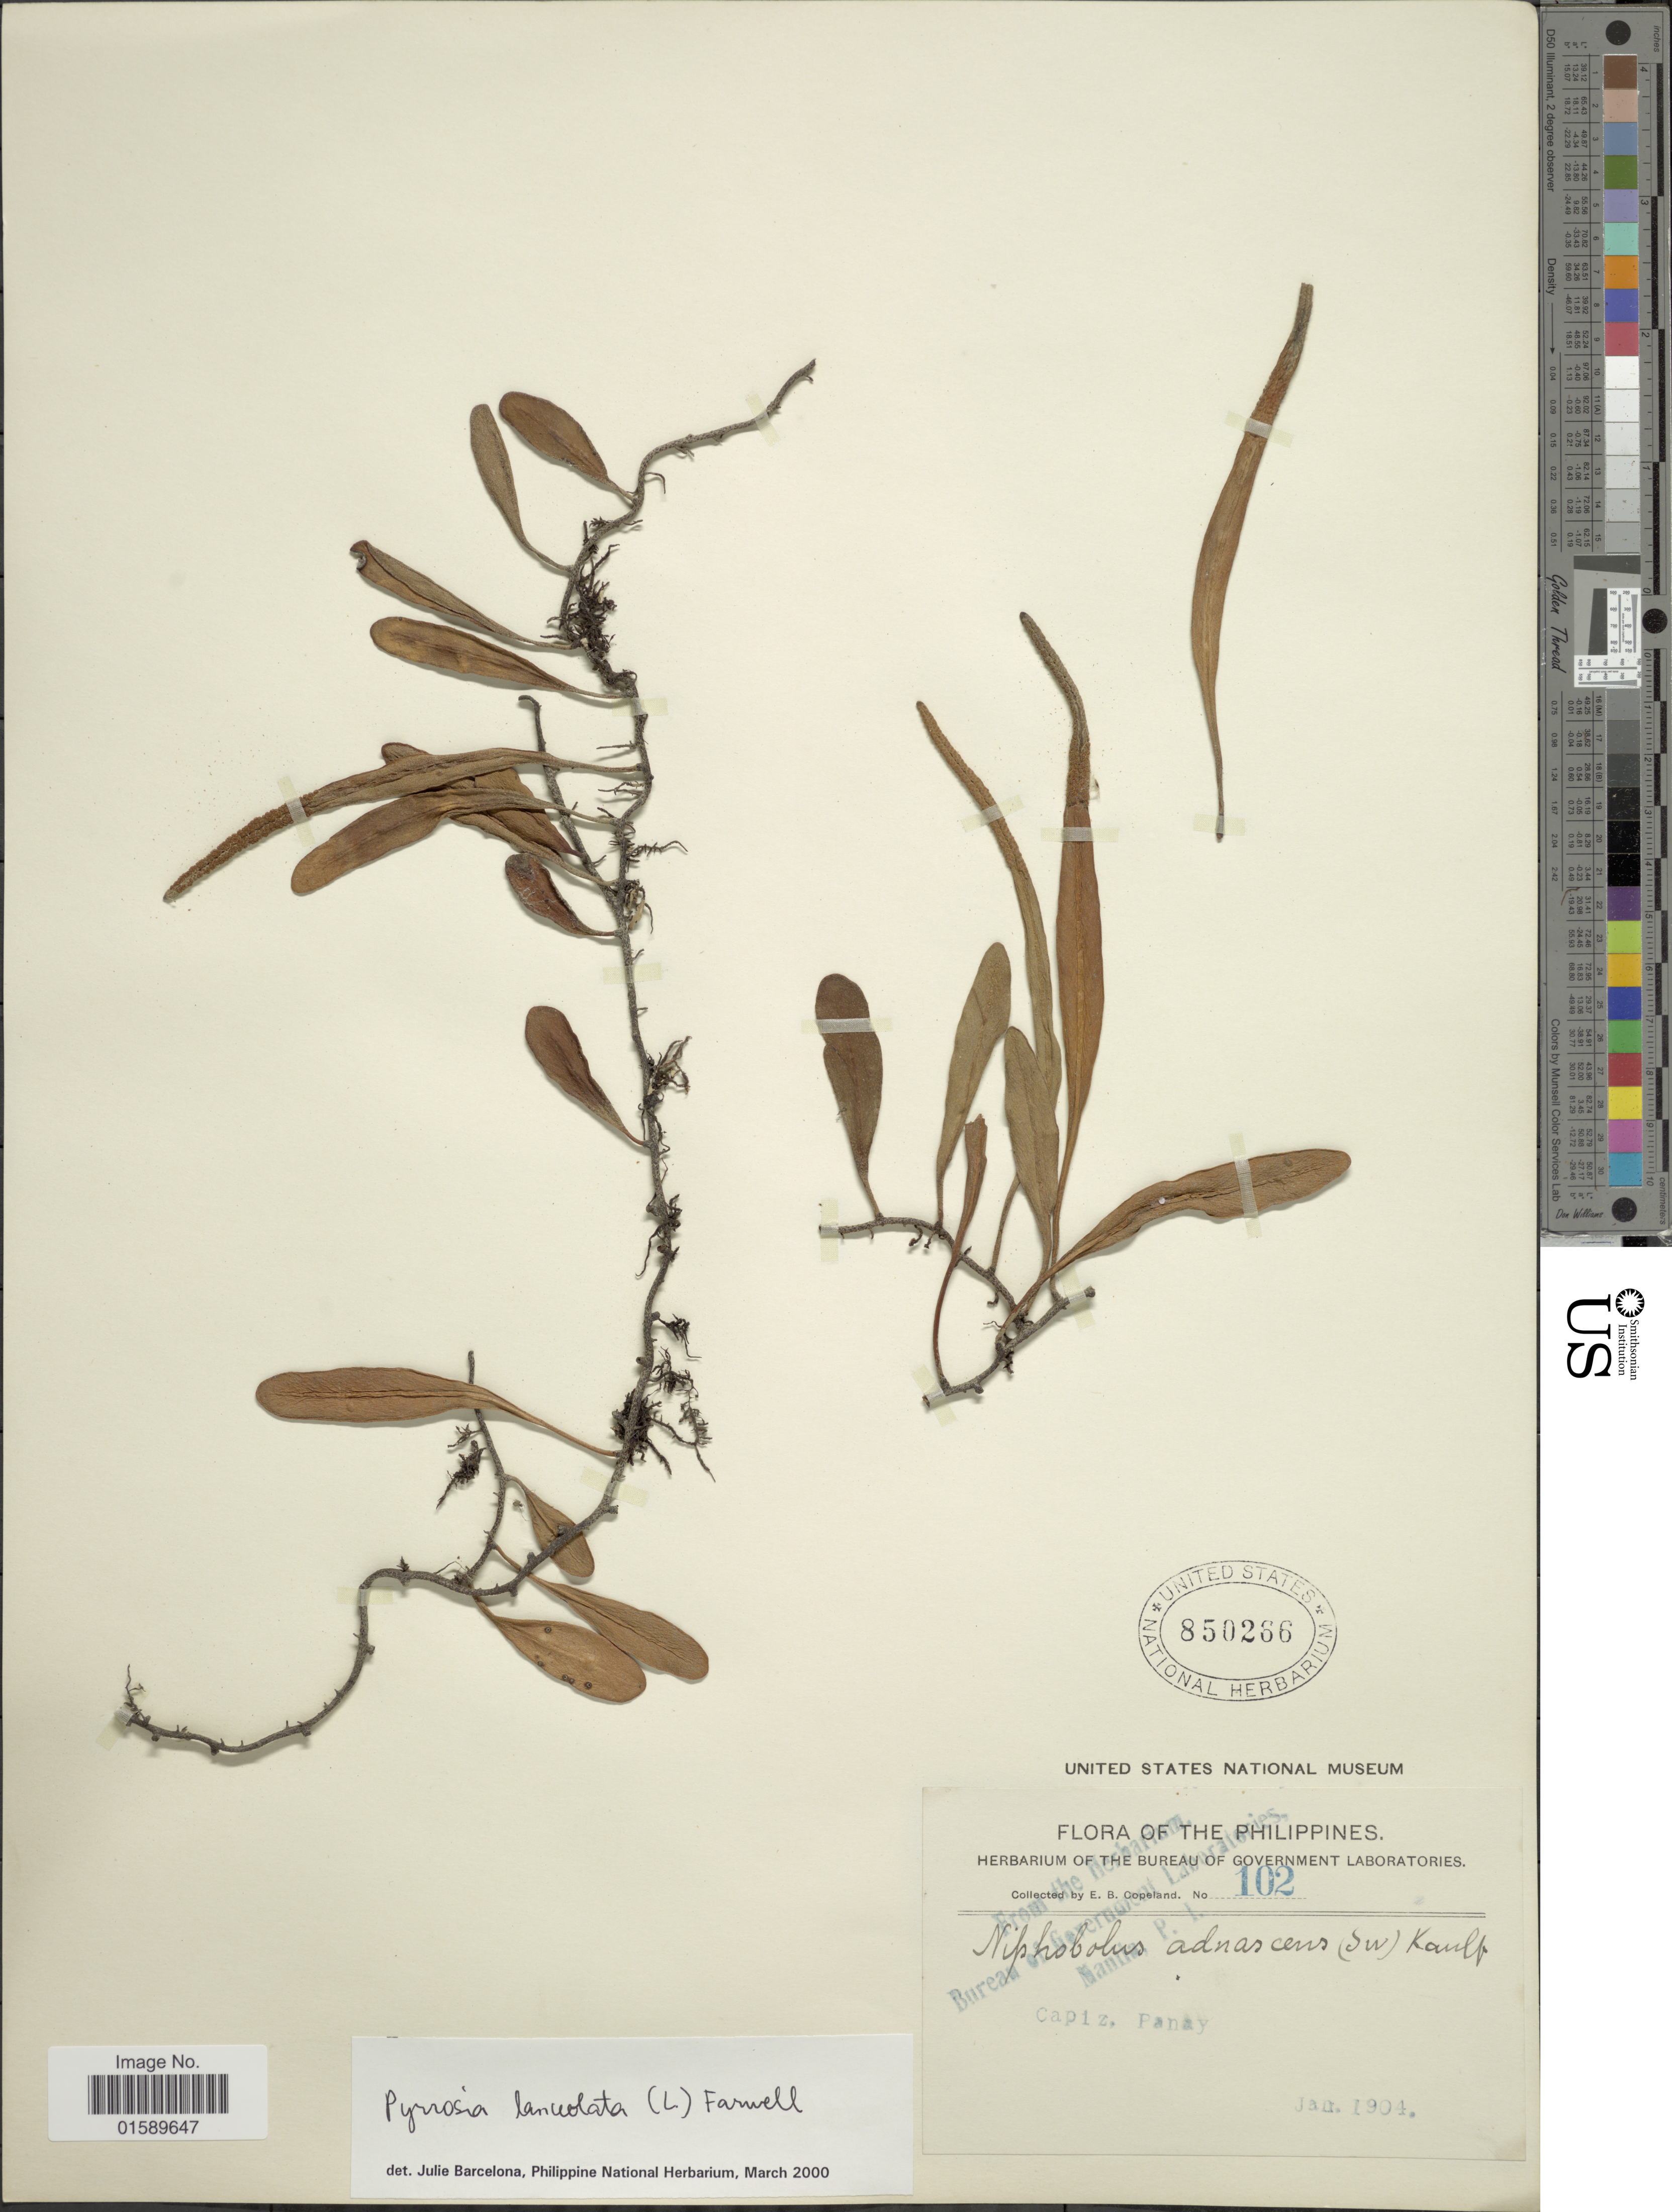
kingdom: Plantae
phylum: Tracheophyta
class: Polypodiopsida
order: Polypodiales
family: Polypodiaceae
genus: Pyrrosia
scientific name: Pyrrosia lanceolata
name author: (L.) Farw.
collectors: E. B. Copeland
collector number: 102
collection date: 1904-01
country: Philippines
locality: Capiz, Panay Id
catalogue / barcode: US 850266